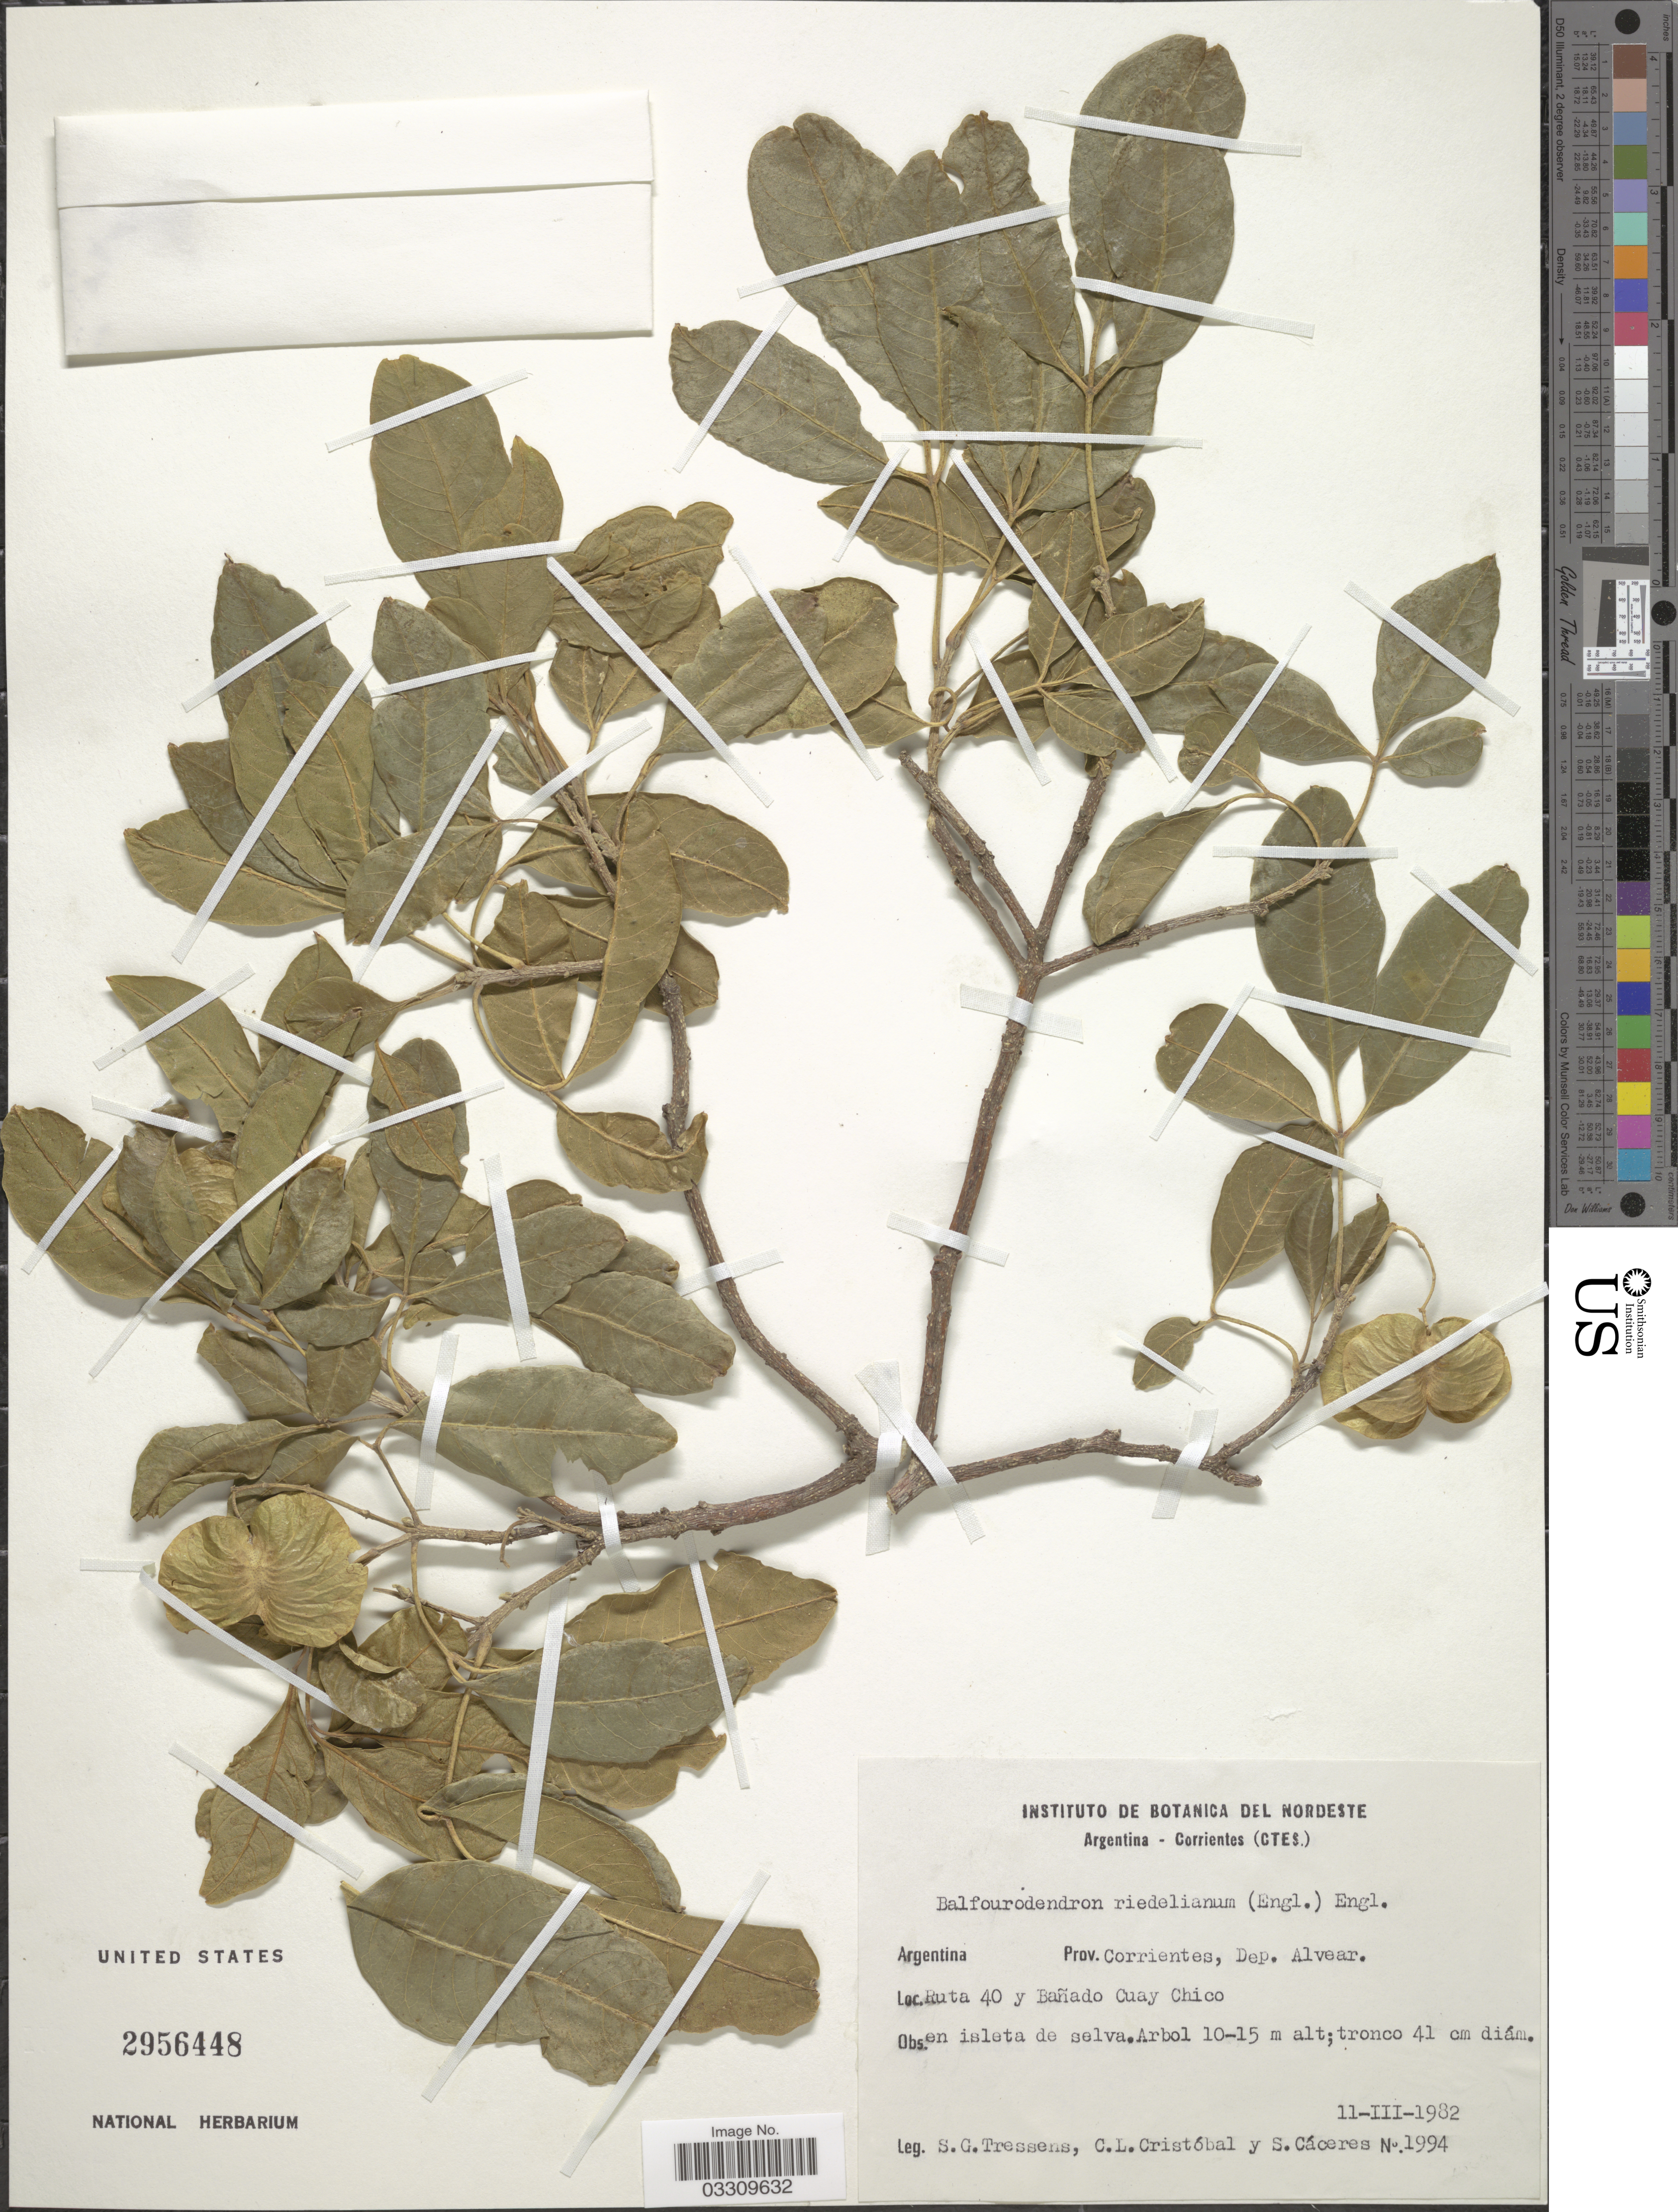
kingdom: Plantae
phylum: Tracheophyta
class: Magnoliopsida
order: Sapindales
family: Rutaceae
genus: Balfourodendron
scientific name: Balfourodendron riedelianum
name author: (Engl.) Engl.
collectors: S. Tressens, C. L. Cristóbal & S. Cáceres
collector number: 1994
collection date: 1982-03-11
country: Argentina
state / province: Corrientes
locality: Dep. Alvear. Ruta 40 y Bañado Cuay Chico.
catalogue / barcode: US 2956448